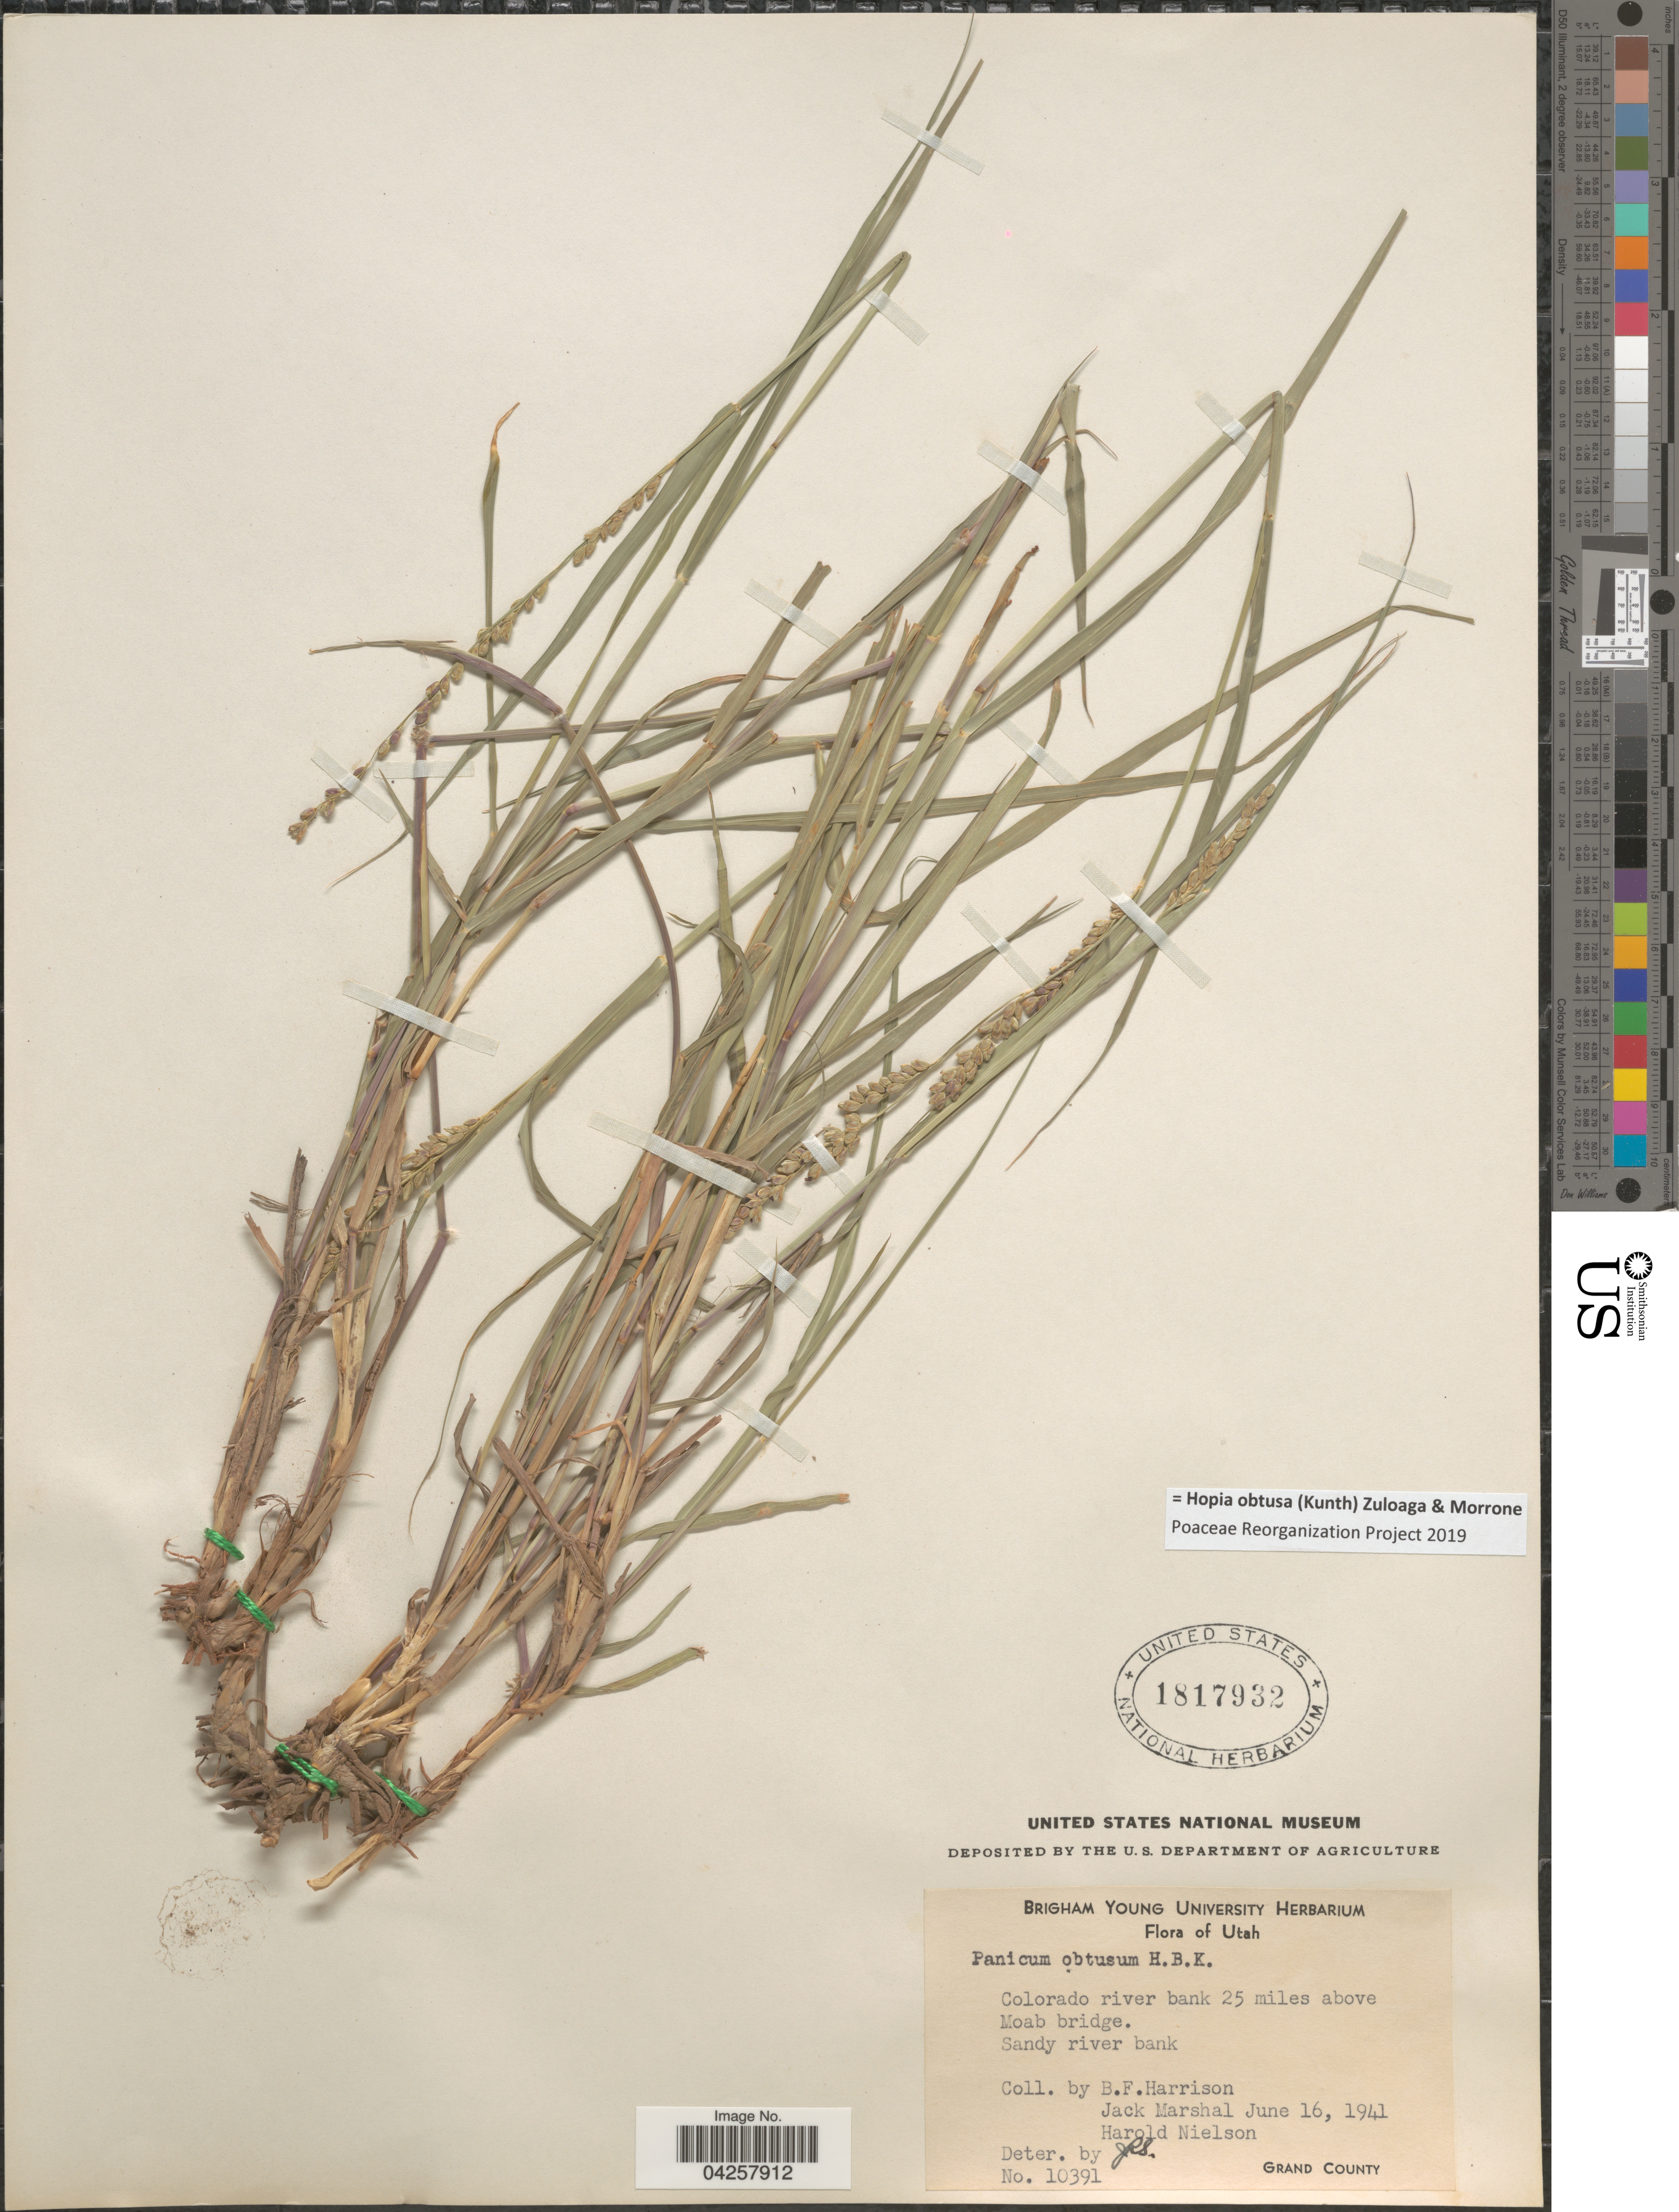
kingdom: Plantae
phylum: Tracheophyta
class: Liliopsida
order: Poales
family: Poaceae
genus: Hopia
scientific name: Hopia obtusa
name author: (Kunth) Zuloaga & Morrone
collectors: B. F. Harrison, J. Marshal & H. Nielson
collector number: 10391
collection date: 1941-06-16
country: United States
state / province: Utah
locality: Colorado river bank 25 miles above Moab bridge. Grand County.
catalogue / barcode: US 1817932